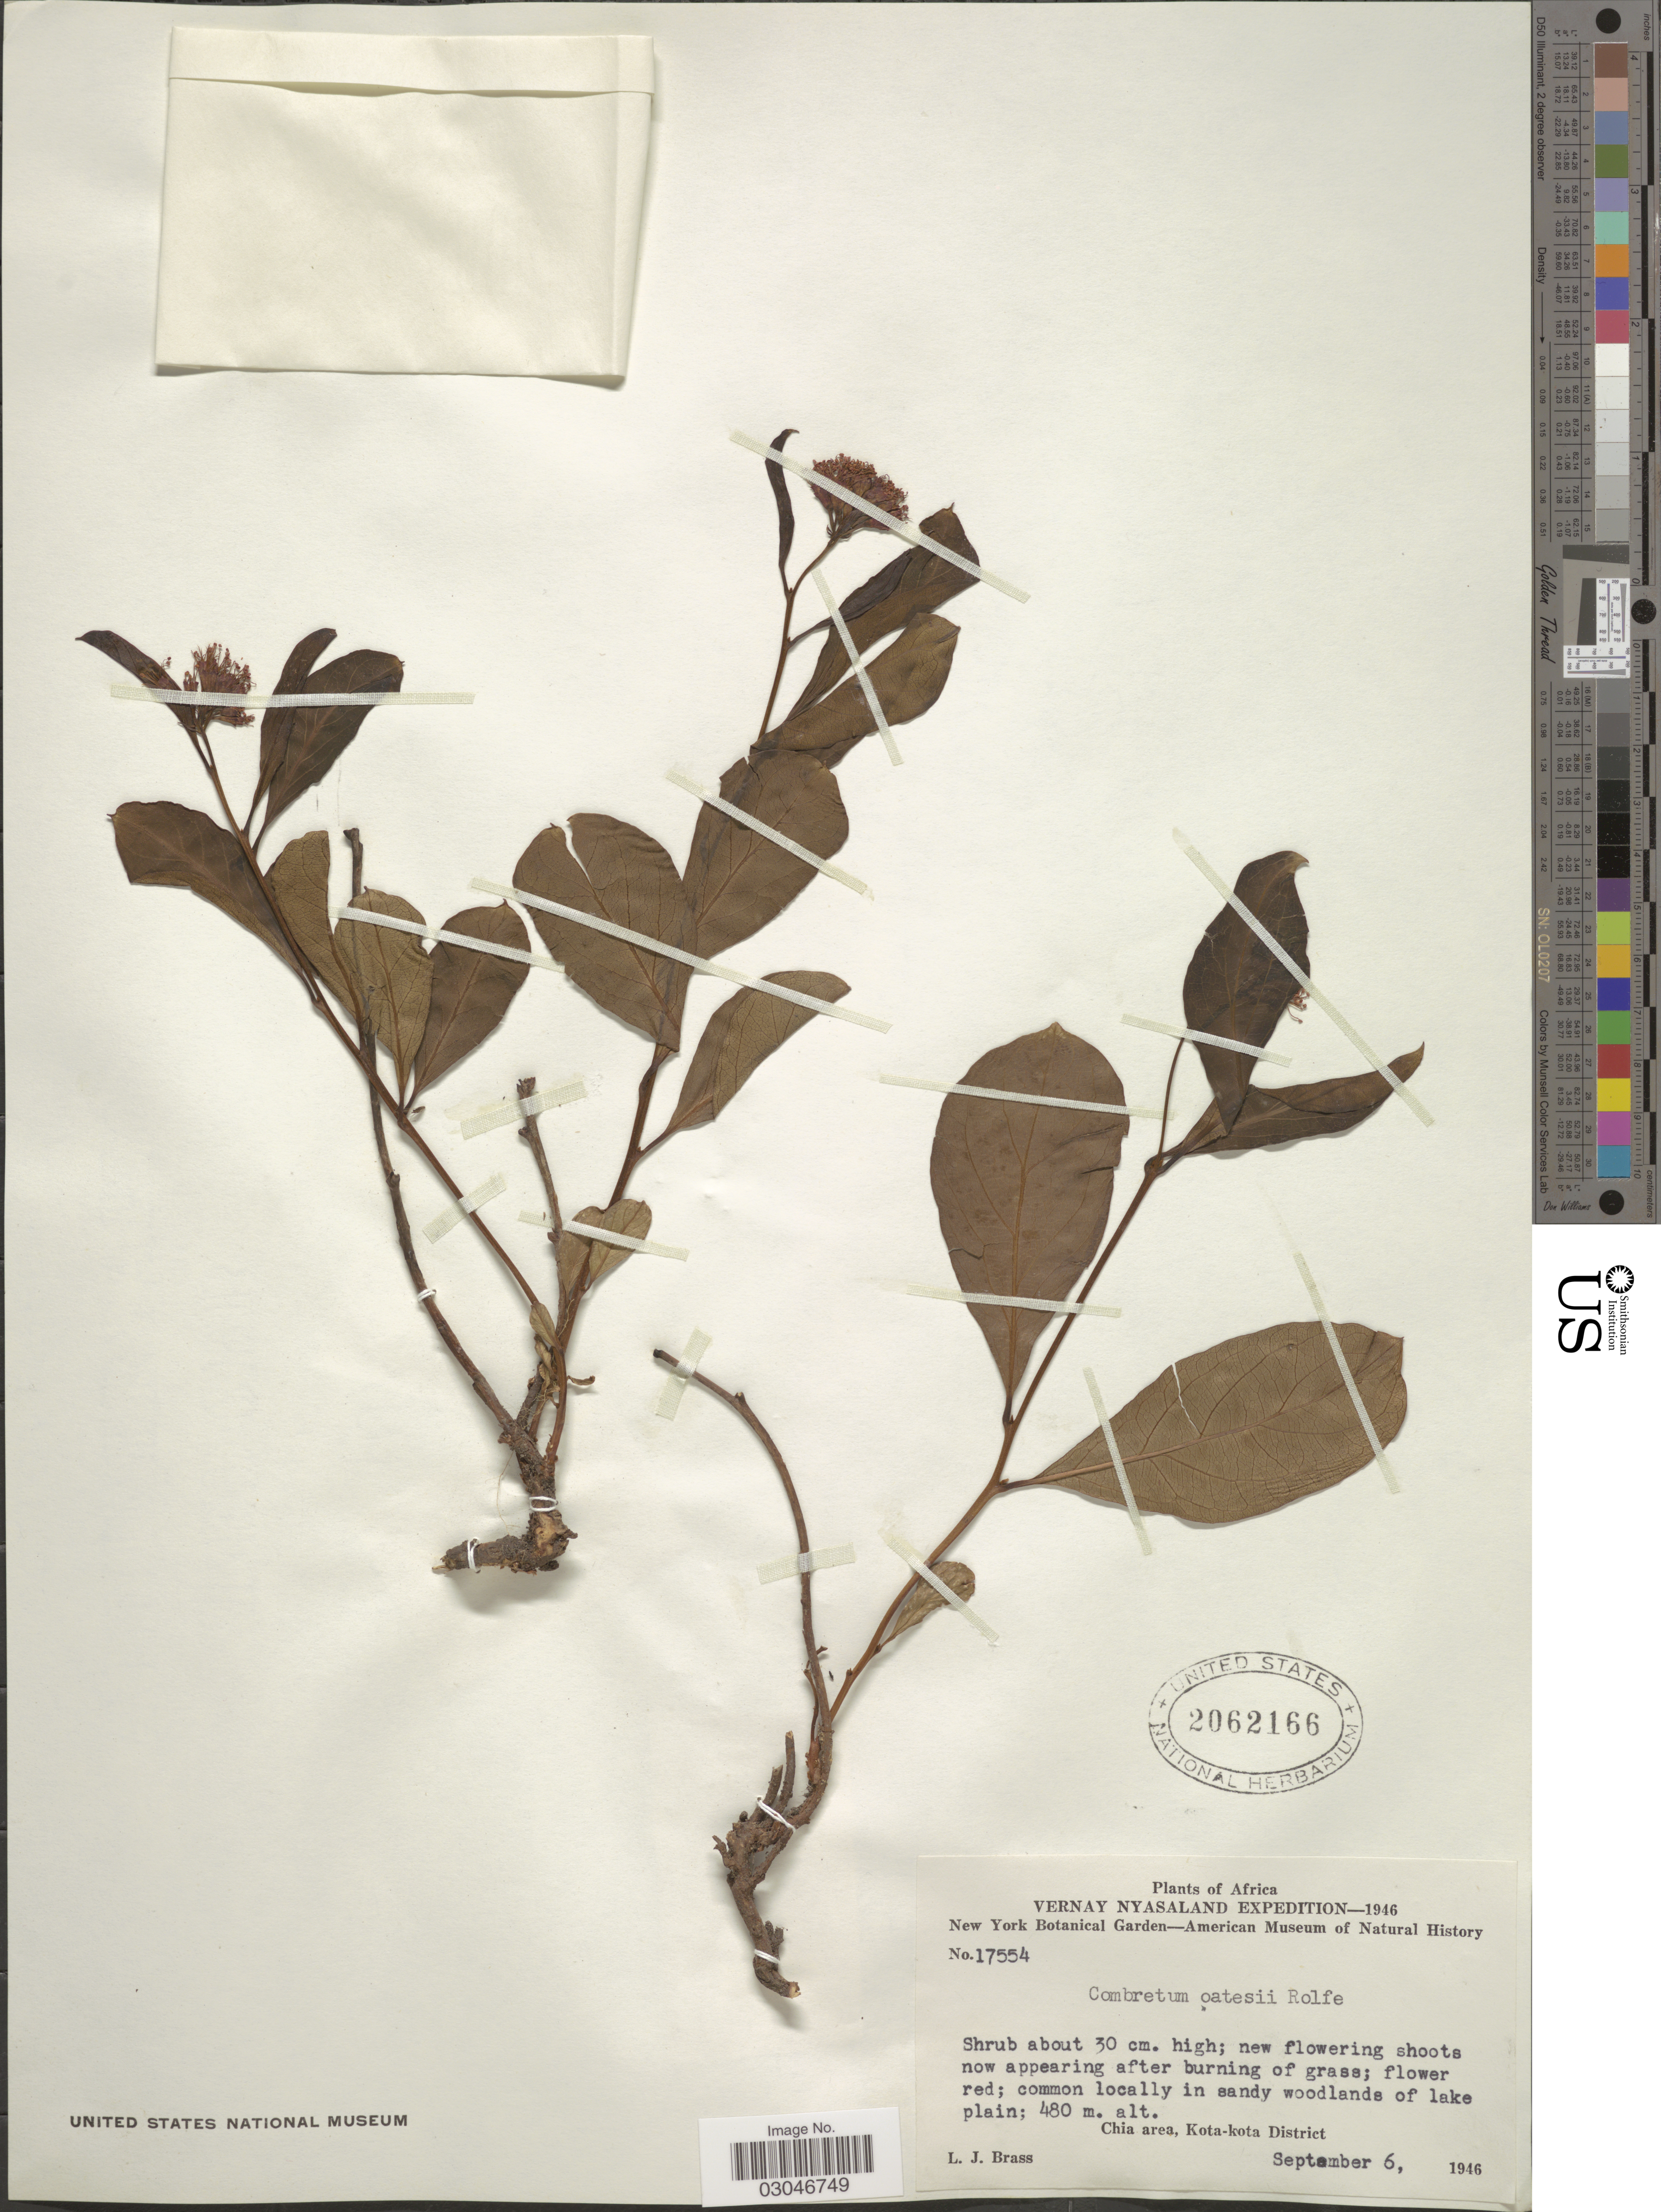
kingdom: Plantae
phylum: Tracheophyta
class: Magnoliopsida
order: Myrtales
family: Combretaceae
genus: Combretum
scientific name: Combretum oatesii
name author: Rolfe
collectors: L. J. Brass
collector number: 17554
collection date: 1946-09-06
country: Malawi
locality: Vernay Nyasaland. Chia area, Kota-kota District.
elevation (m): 480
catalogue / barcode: US 2062166